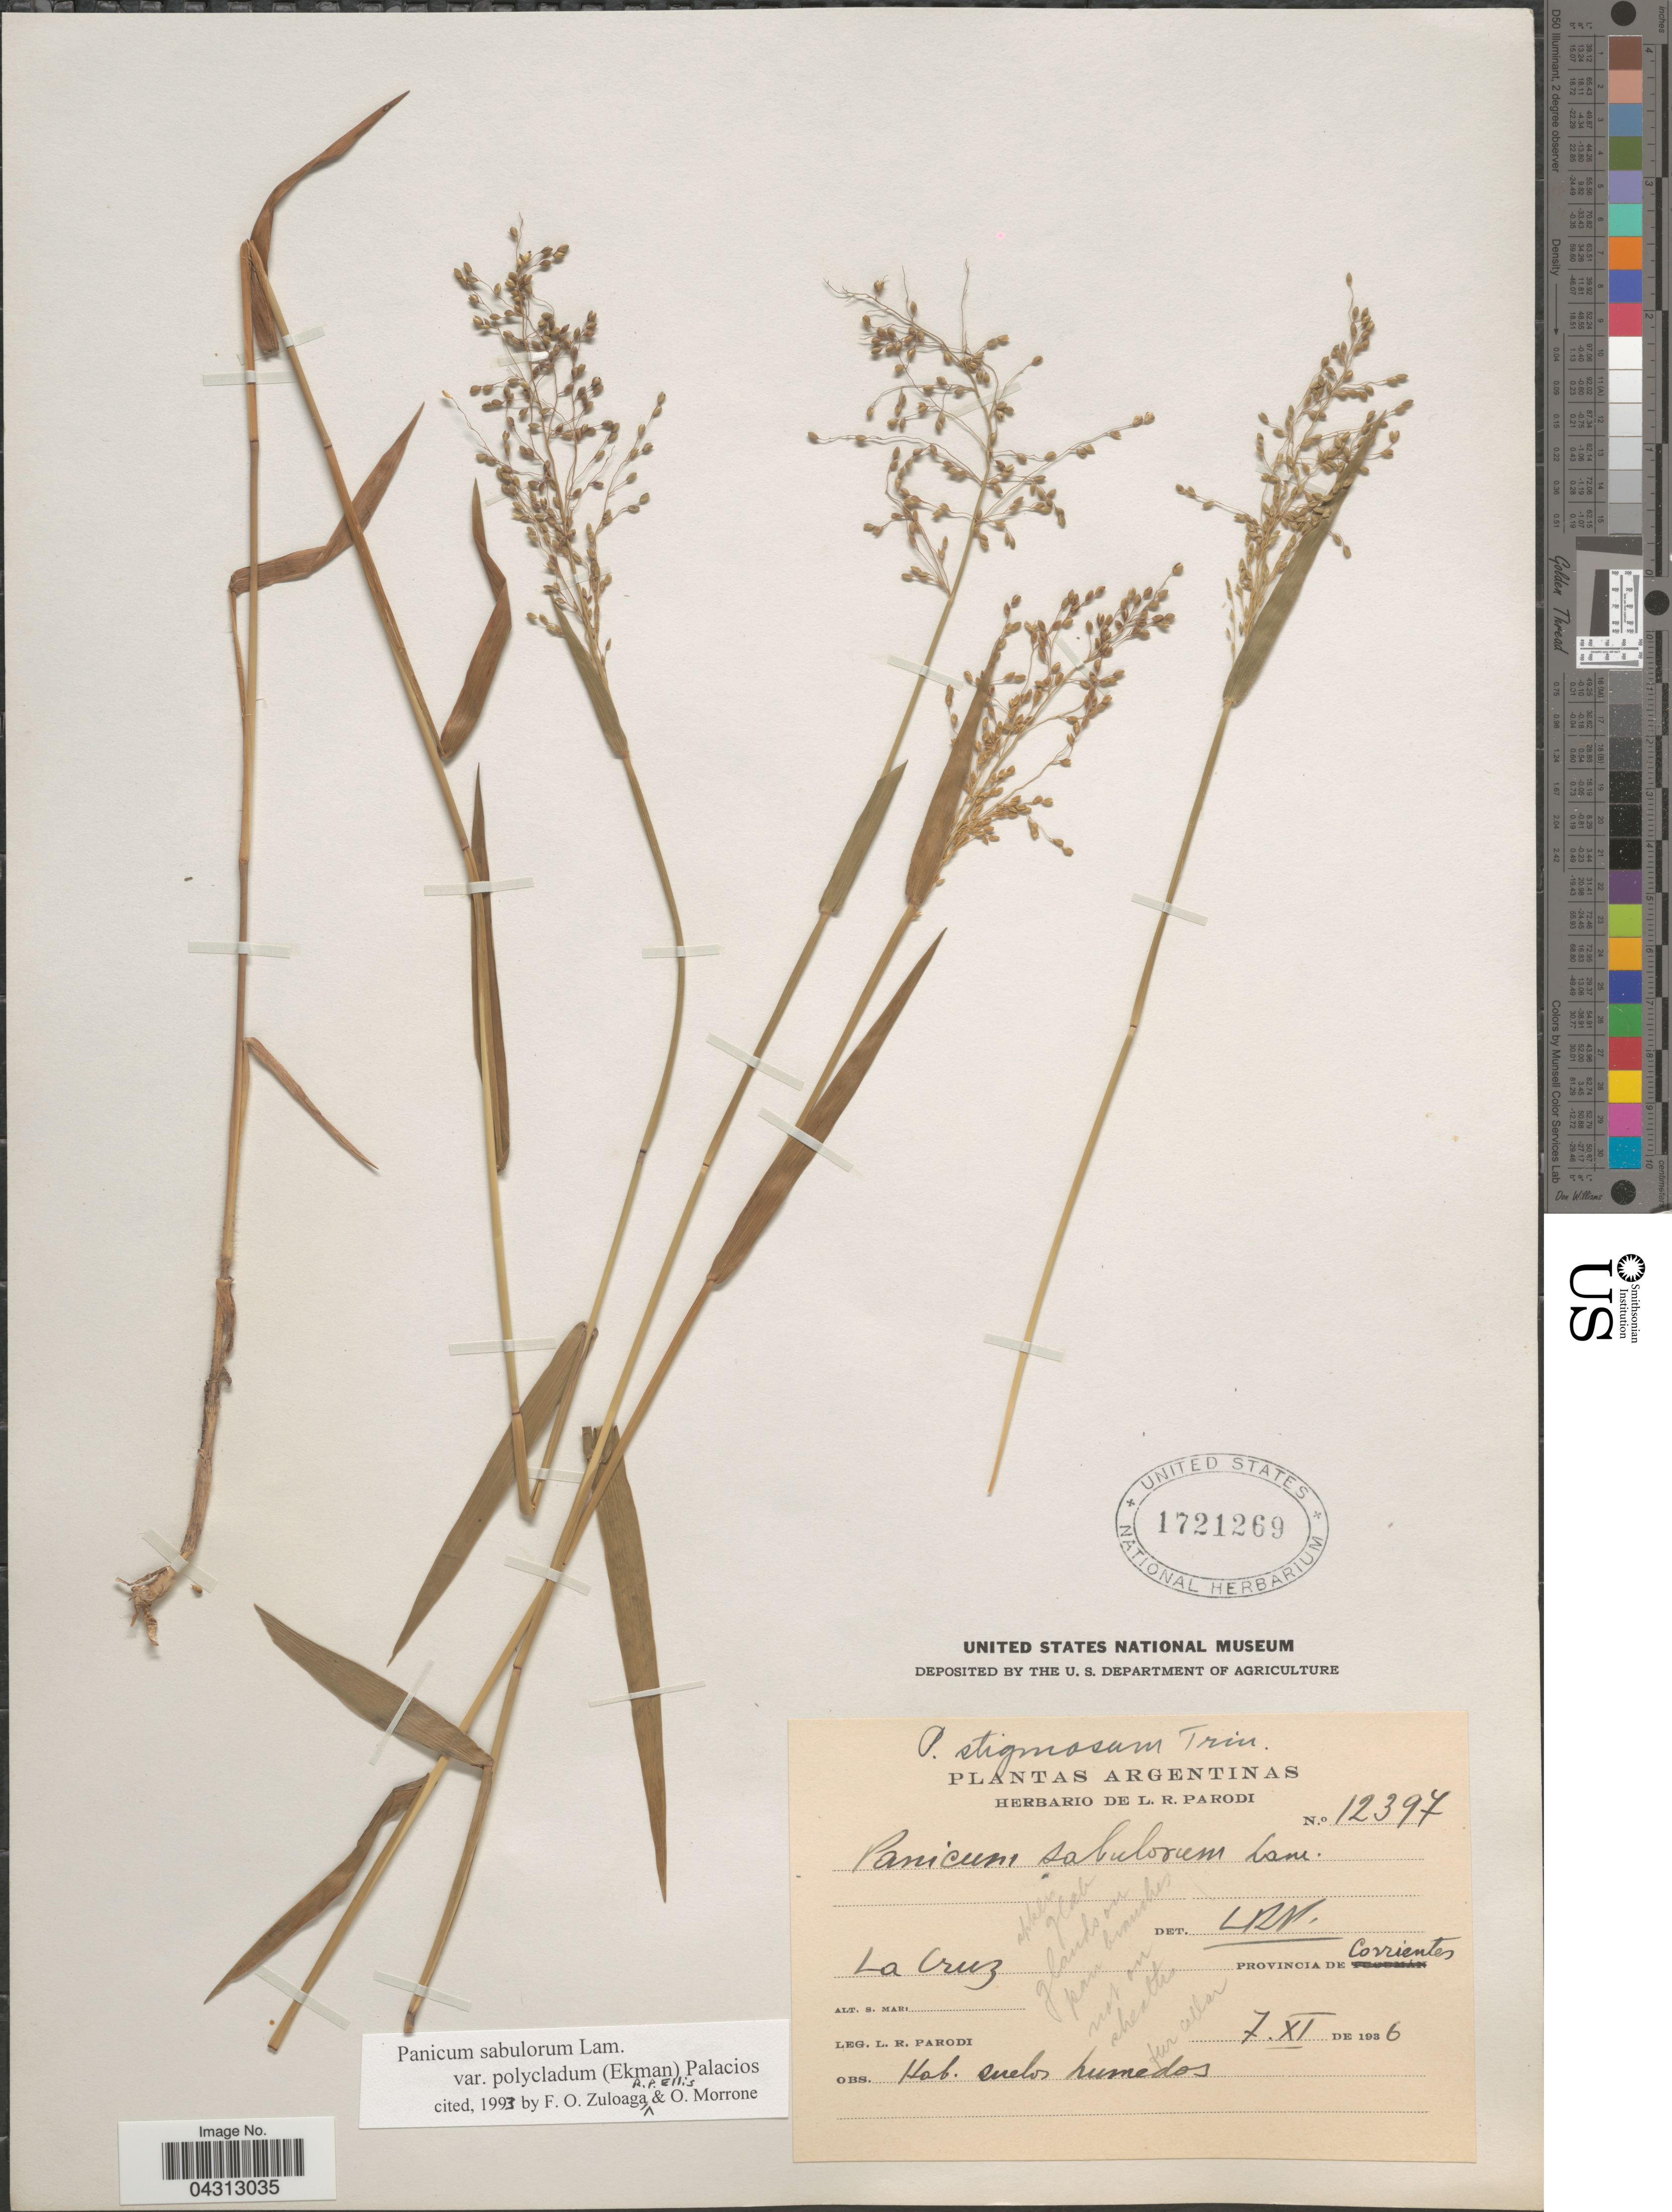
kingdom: Plantae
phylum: Tracheophyta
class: Liliopsida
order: Poales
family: Poaceae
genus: Dichanthelium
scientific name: Dichanthelium sabulorum var. polycladum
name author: (Ekman) Zuloaga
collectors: L. R. Parodi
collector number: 12397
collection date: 1936-11-07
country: Argentina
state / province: Corrientes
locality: La Cruz.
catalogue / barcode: US 1721269